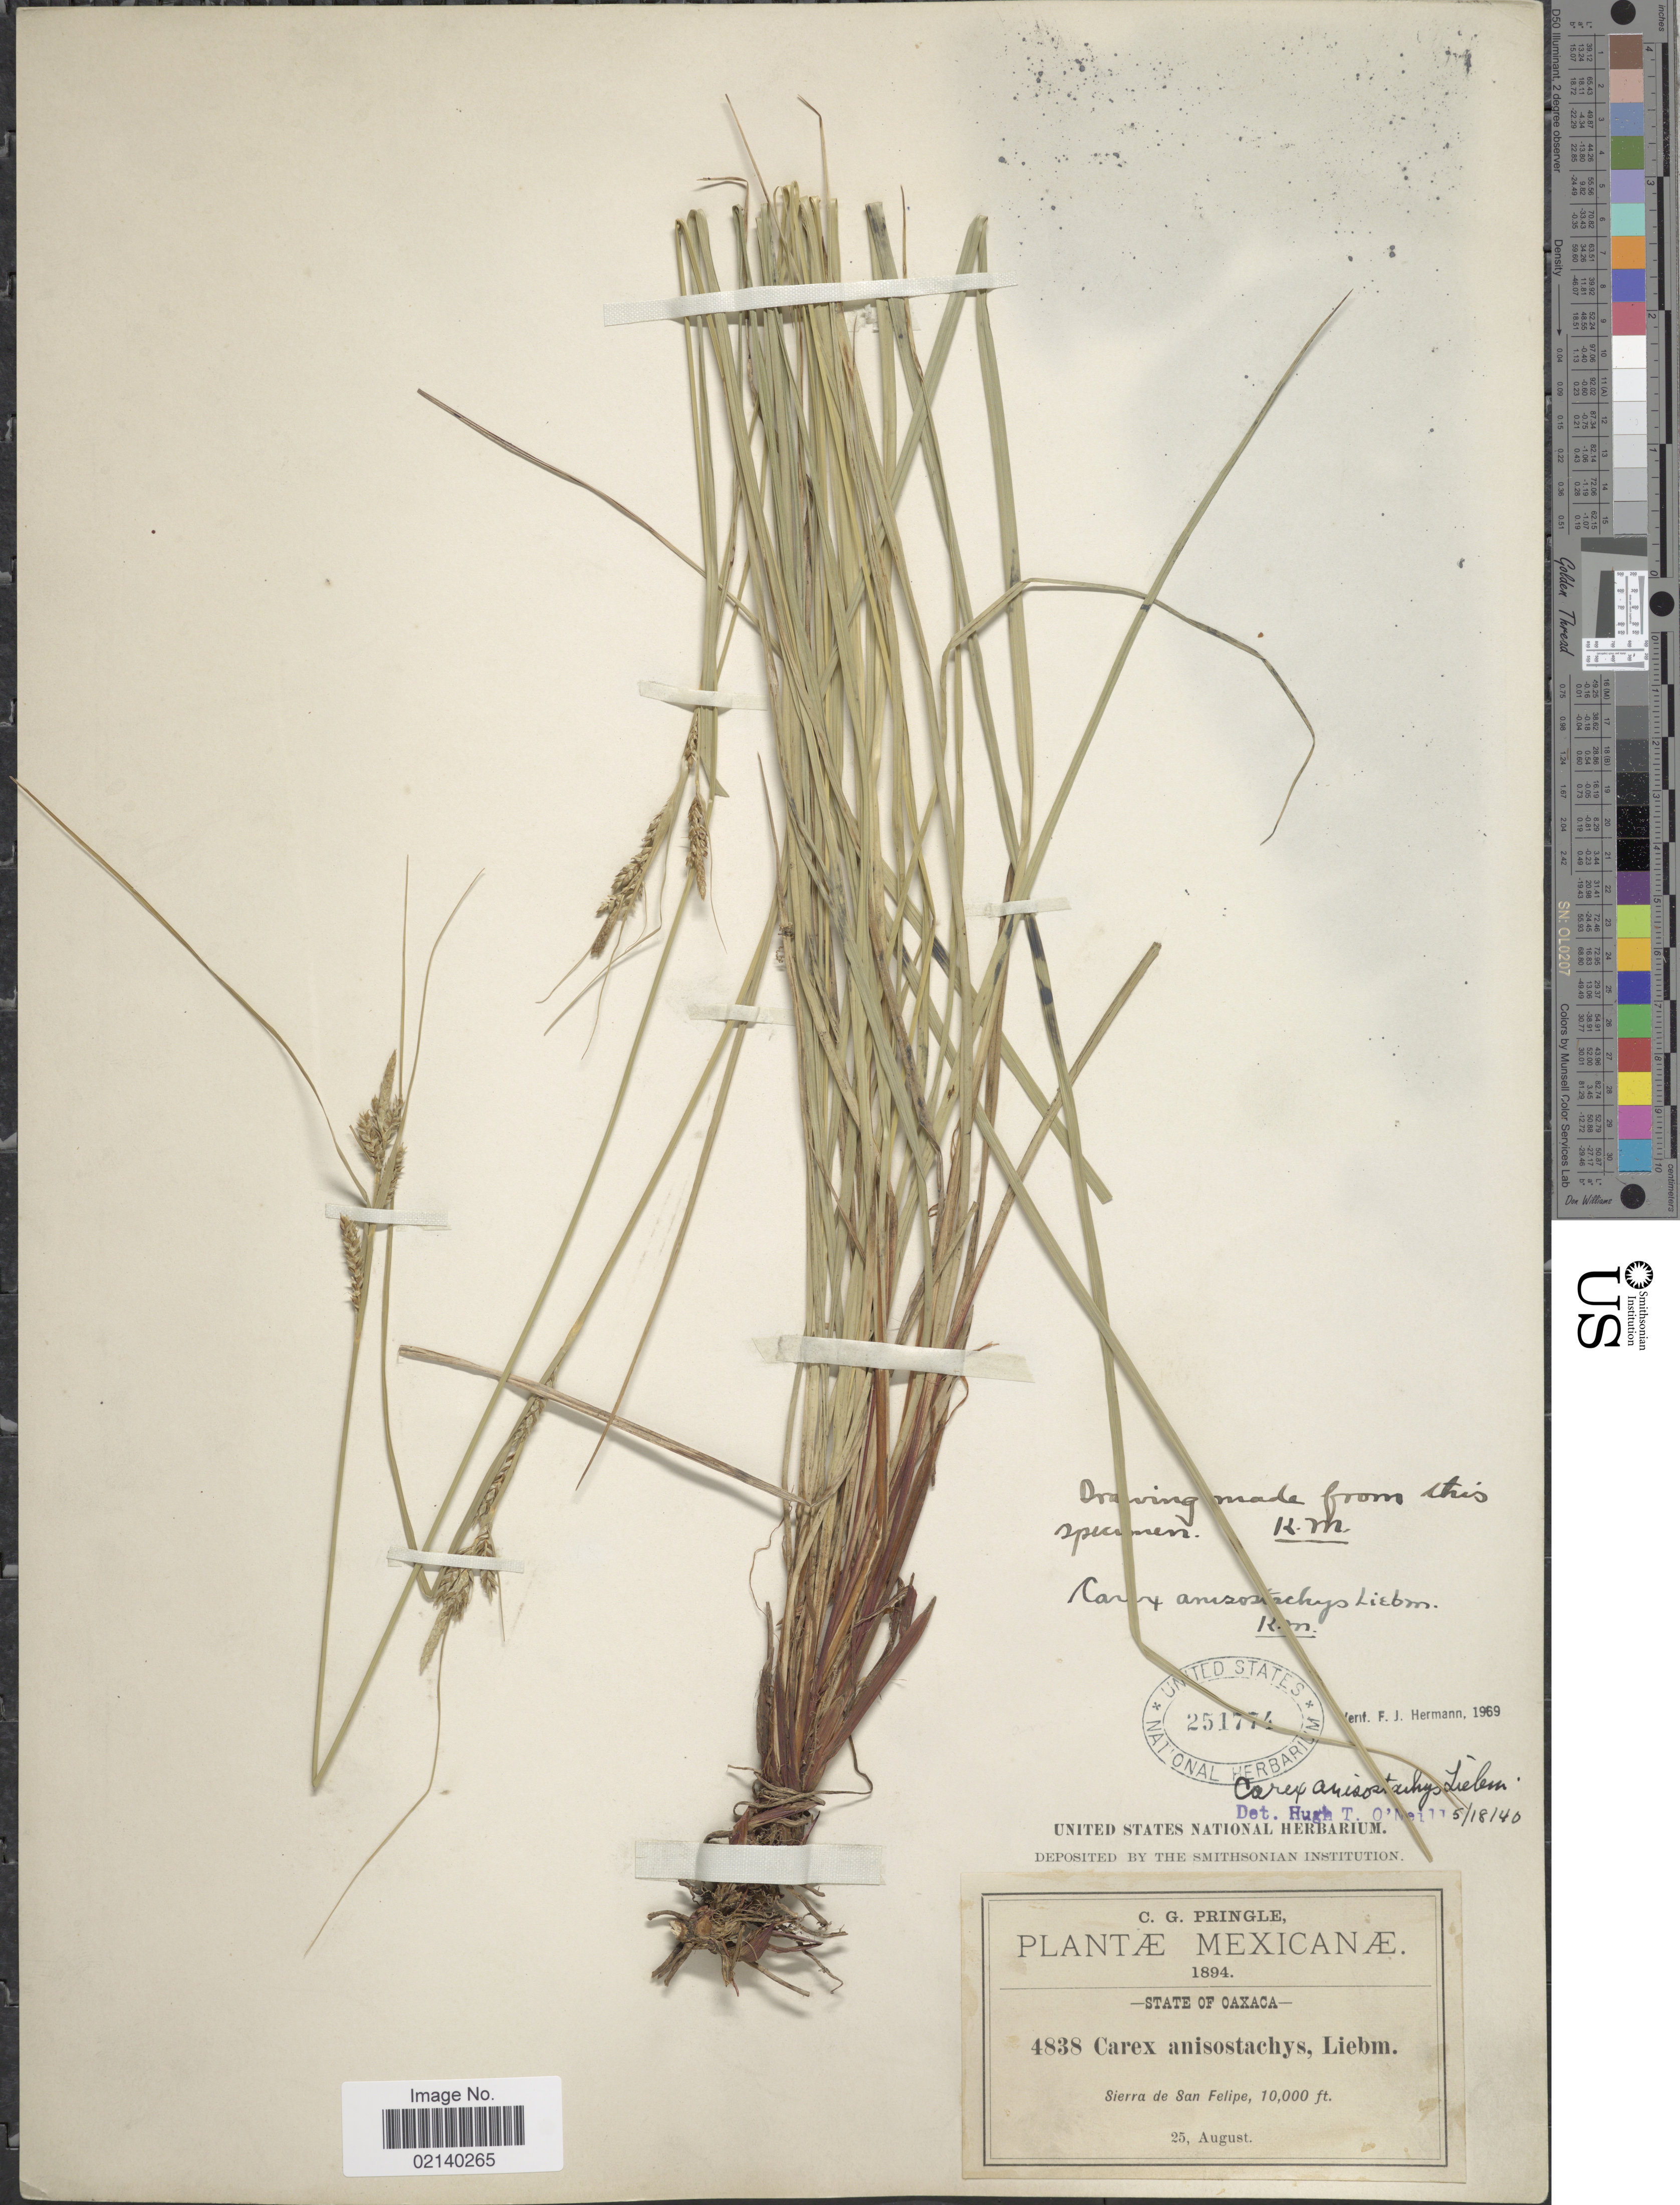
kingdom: Plantae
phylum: Tracheophyta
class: Liliopsida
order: Poales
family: Cyperaceae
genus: Carex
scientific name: Carex anisostachys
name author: Liebm.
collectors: C. G. Pringle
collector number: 4838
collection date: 1894-08-25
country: Mexico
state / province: Oaxaca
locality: State of Oaxaca, Sierra de San Felipe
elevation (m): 3048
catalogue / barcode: US 251774